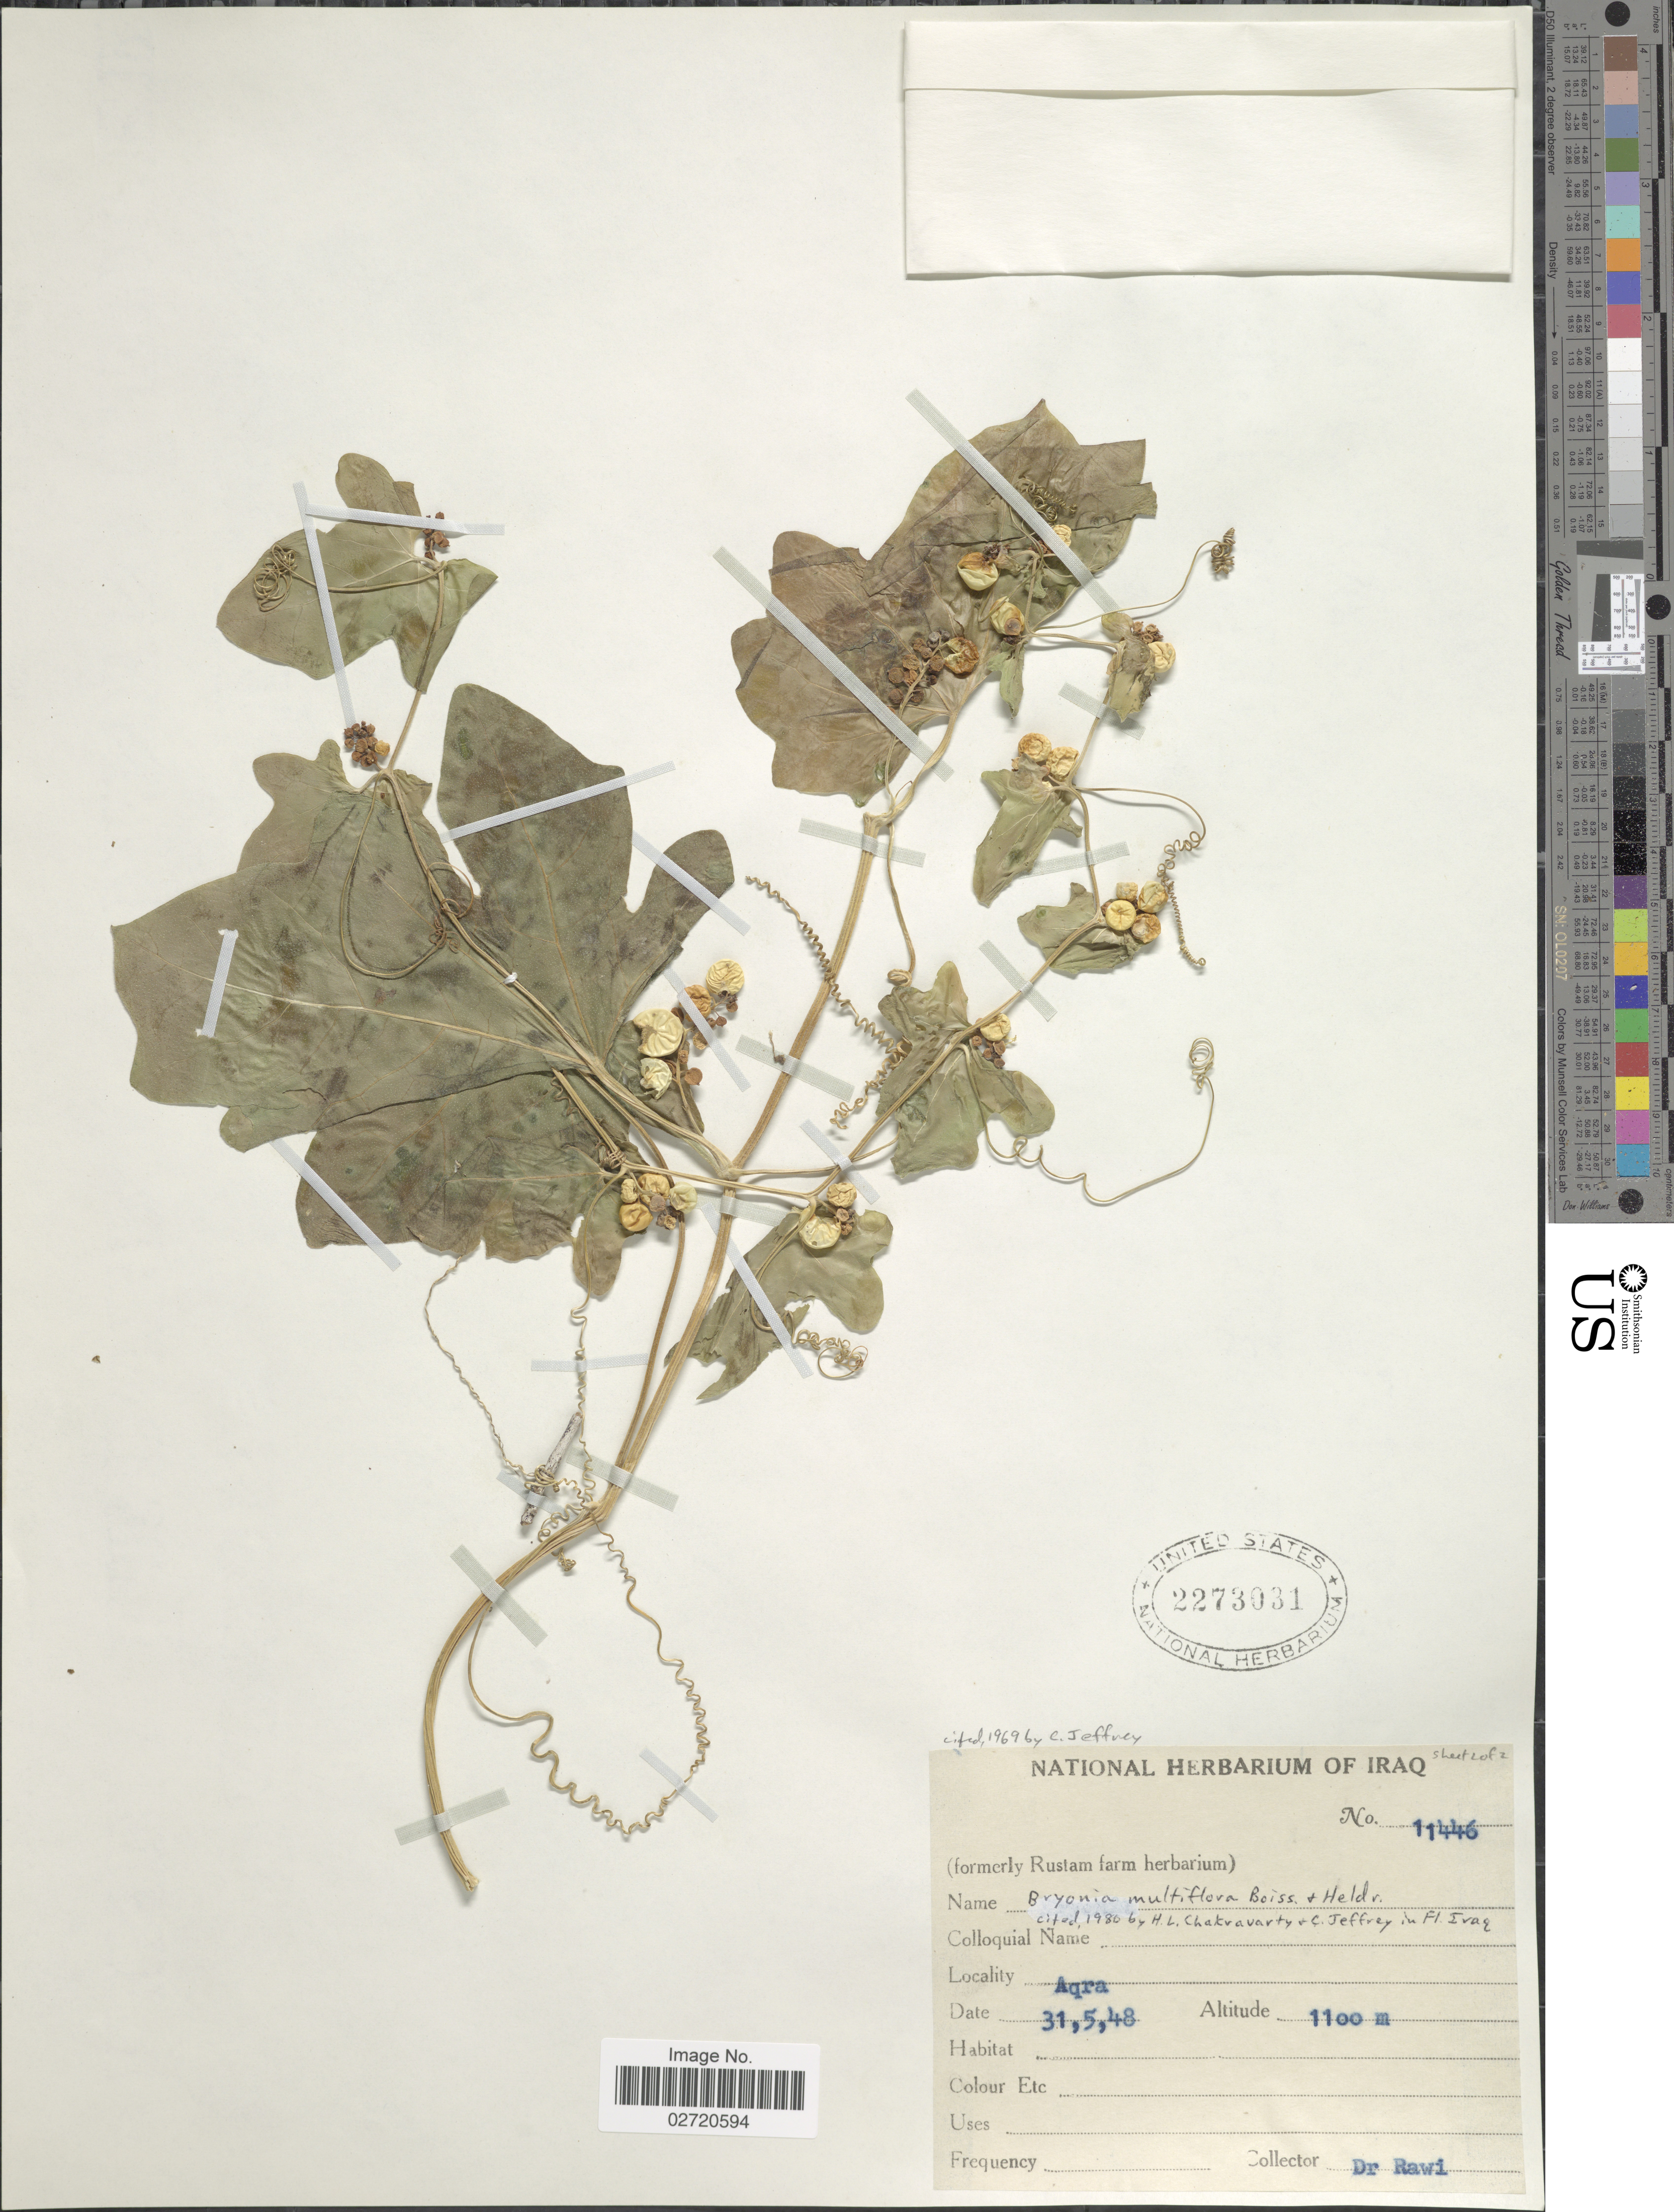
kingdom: Plantae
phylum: Tracheophyta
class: Magnoliopsida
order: Cucurbitales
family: Cucurbitaceae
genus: Bryonia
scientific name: Bryonia multiflora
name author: Boiss. & Heldr.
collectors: -. Rawi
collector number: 11446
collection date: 1948-05-31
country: Iraq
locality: Aqra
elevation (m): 1100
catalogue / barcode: US 2273031